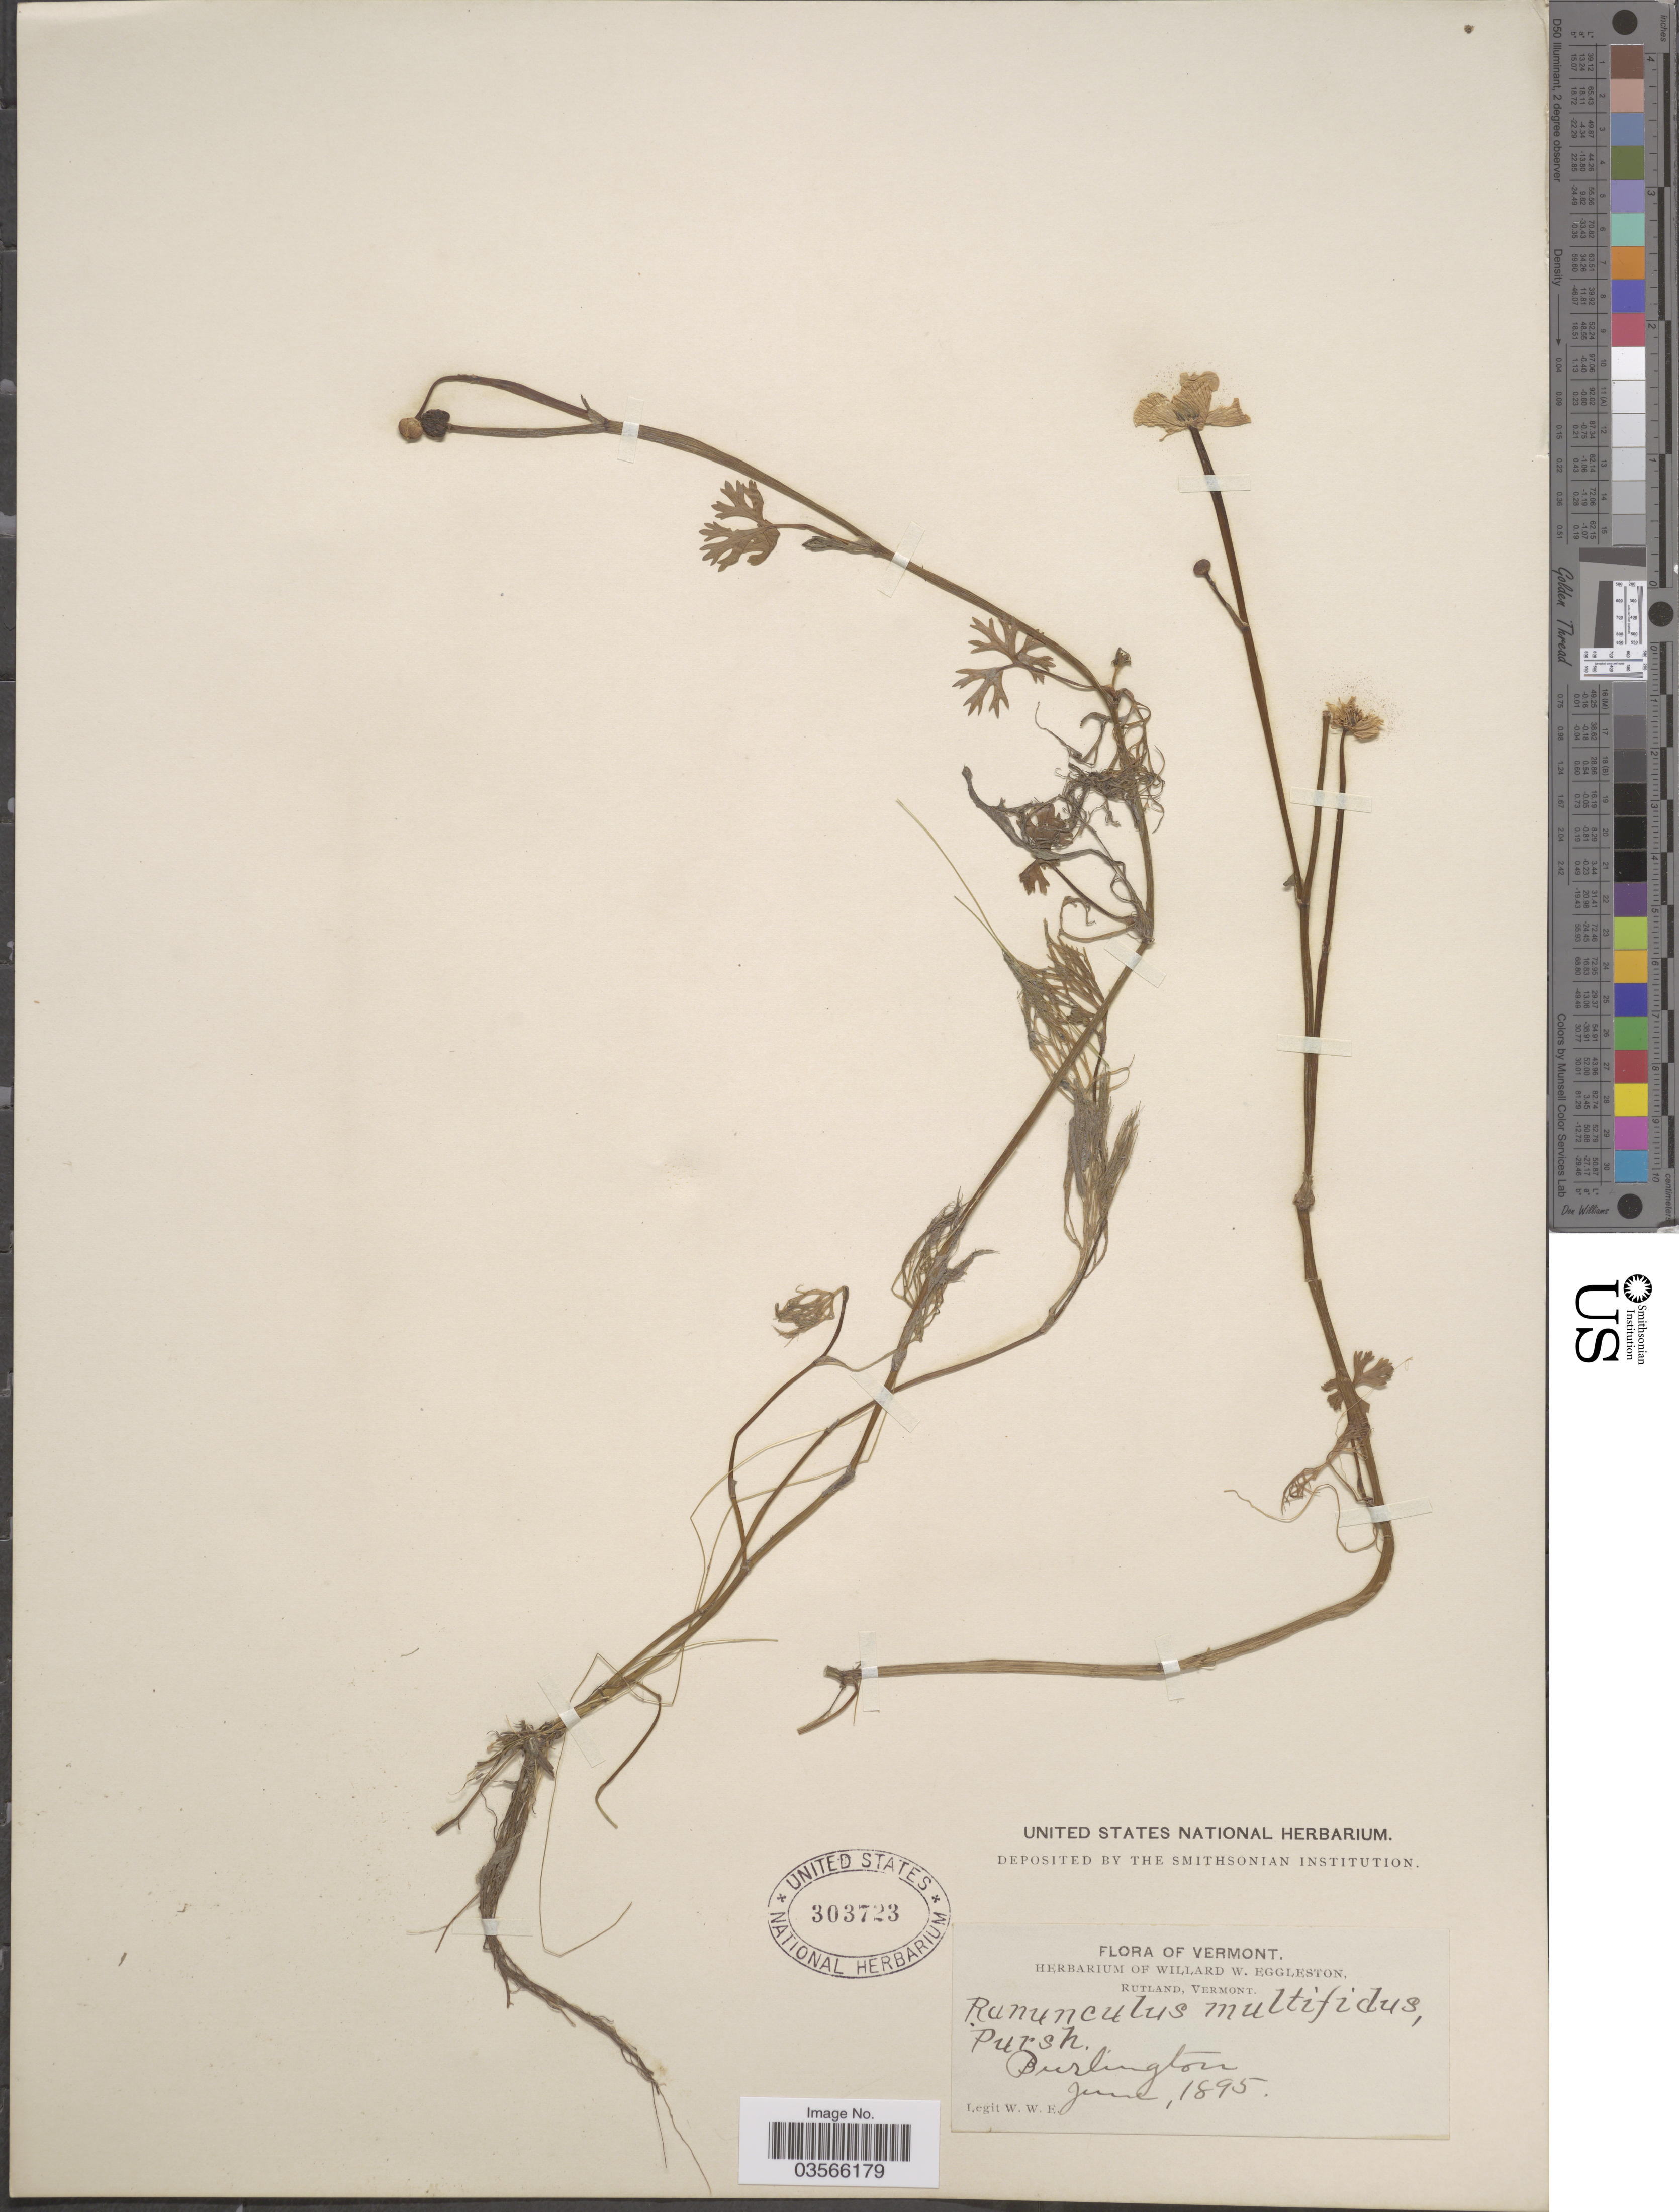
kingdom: Plantae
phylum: Tracheophyta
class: Magnoliopsida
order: Ranunculales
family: Ranunculaceae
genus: Ranunculus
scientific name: Ranunculus flabellaris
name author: Raf.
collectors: W. W. Eggleston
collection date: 1895-06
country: United States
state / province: Vermont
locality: Burlington.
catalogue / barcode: US 303723